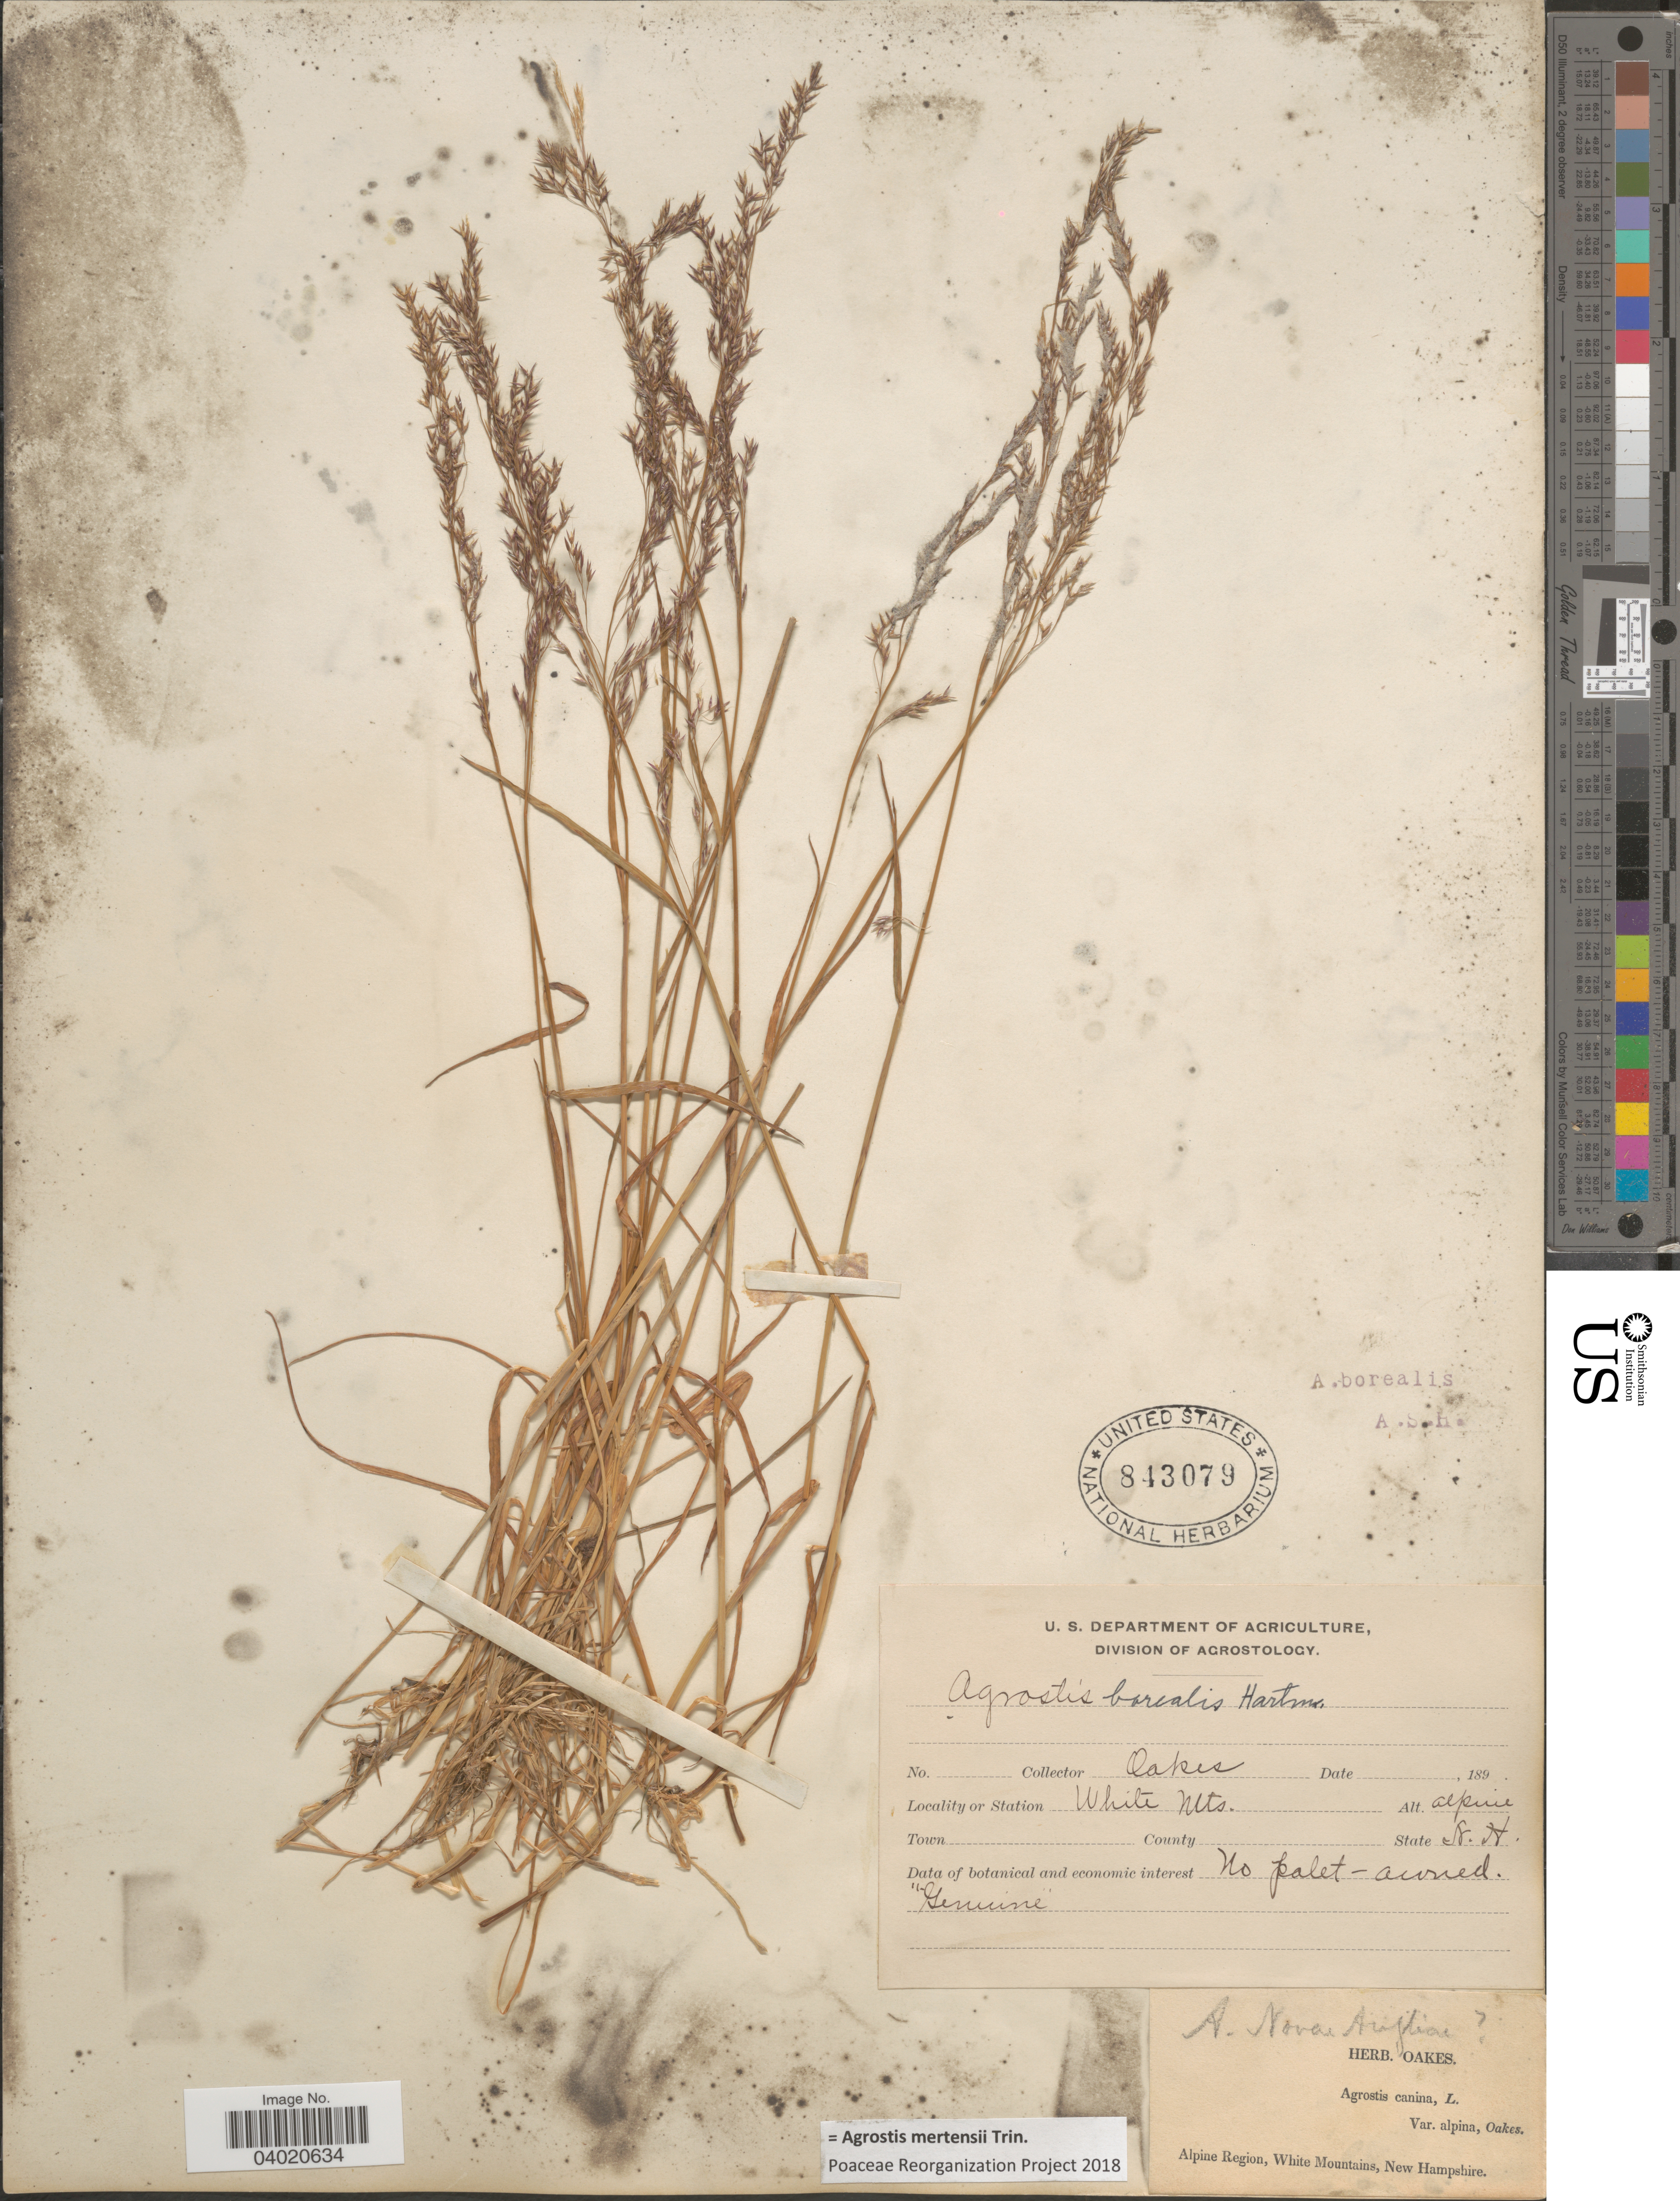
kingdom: Plantae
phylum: Tracheophyta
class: Liliopsida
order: Poales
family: Poaceae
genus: Agrostis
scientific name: Agrostis mertensii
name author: Trin.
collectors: -. Oakes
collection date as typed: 189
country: United States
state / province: New Hampshire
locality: Alpine Region, White Mountains.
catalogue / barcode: US 843079